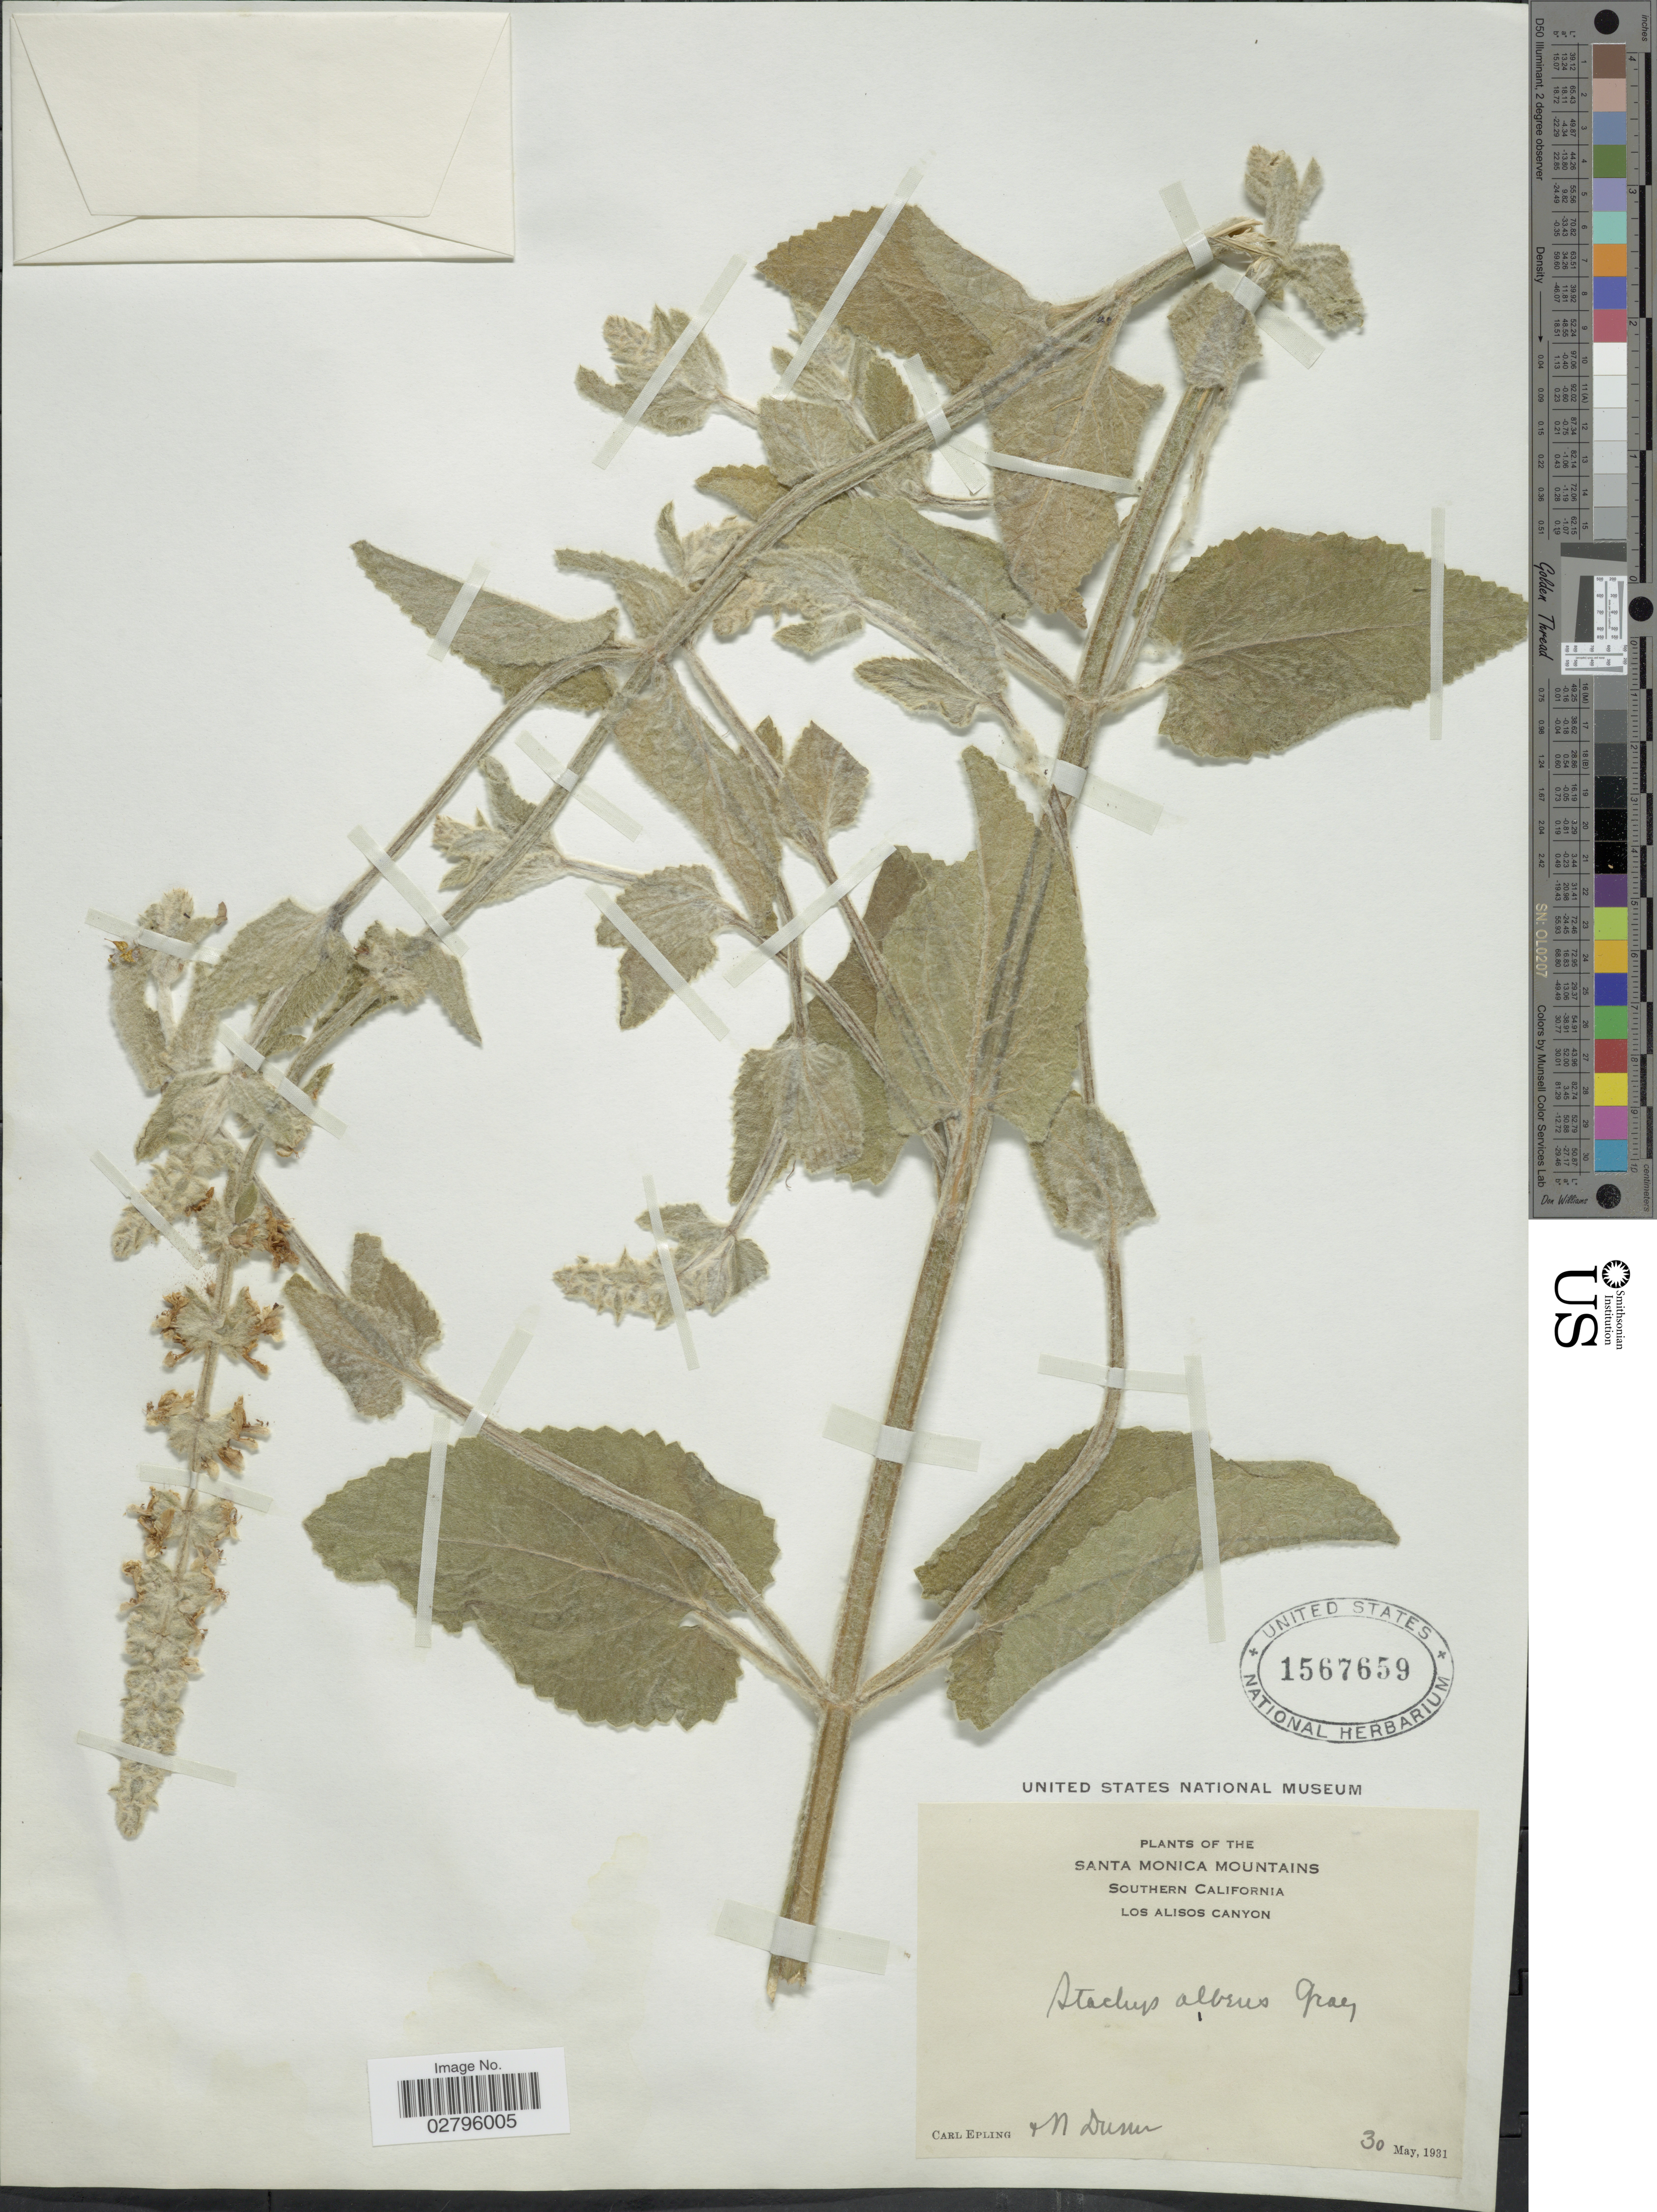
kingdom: Plantae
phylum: Tracheophyta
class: Magnoliopsida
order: Lamiales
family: Lamiaceae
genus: Stachys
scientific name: Stachys albens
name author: A. Gray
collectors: C. C. Epling & N. Dunn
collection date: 1931-05-30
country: United States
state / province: California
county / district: Los Angeles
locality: Santa Monica Mountains, Southern California, Los Alisos Canyon.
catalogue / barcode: US 1567659